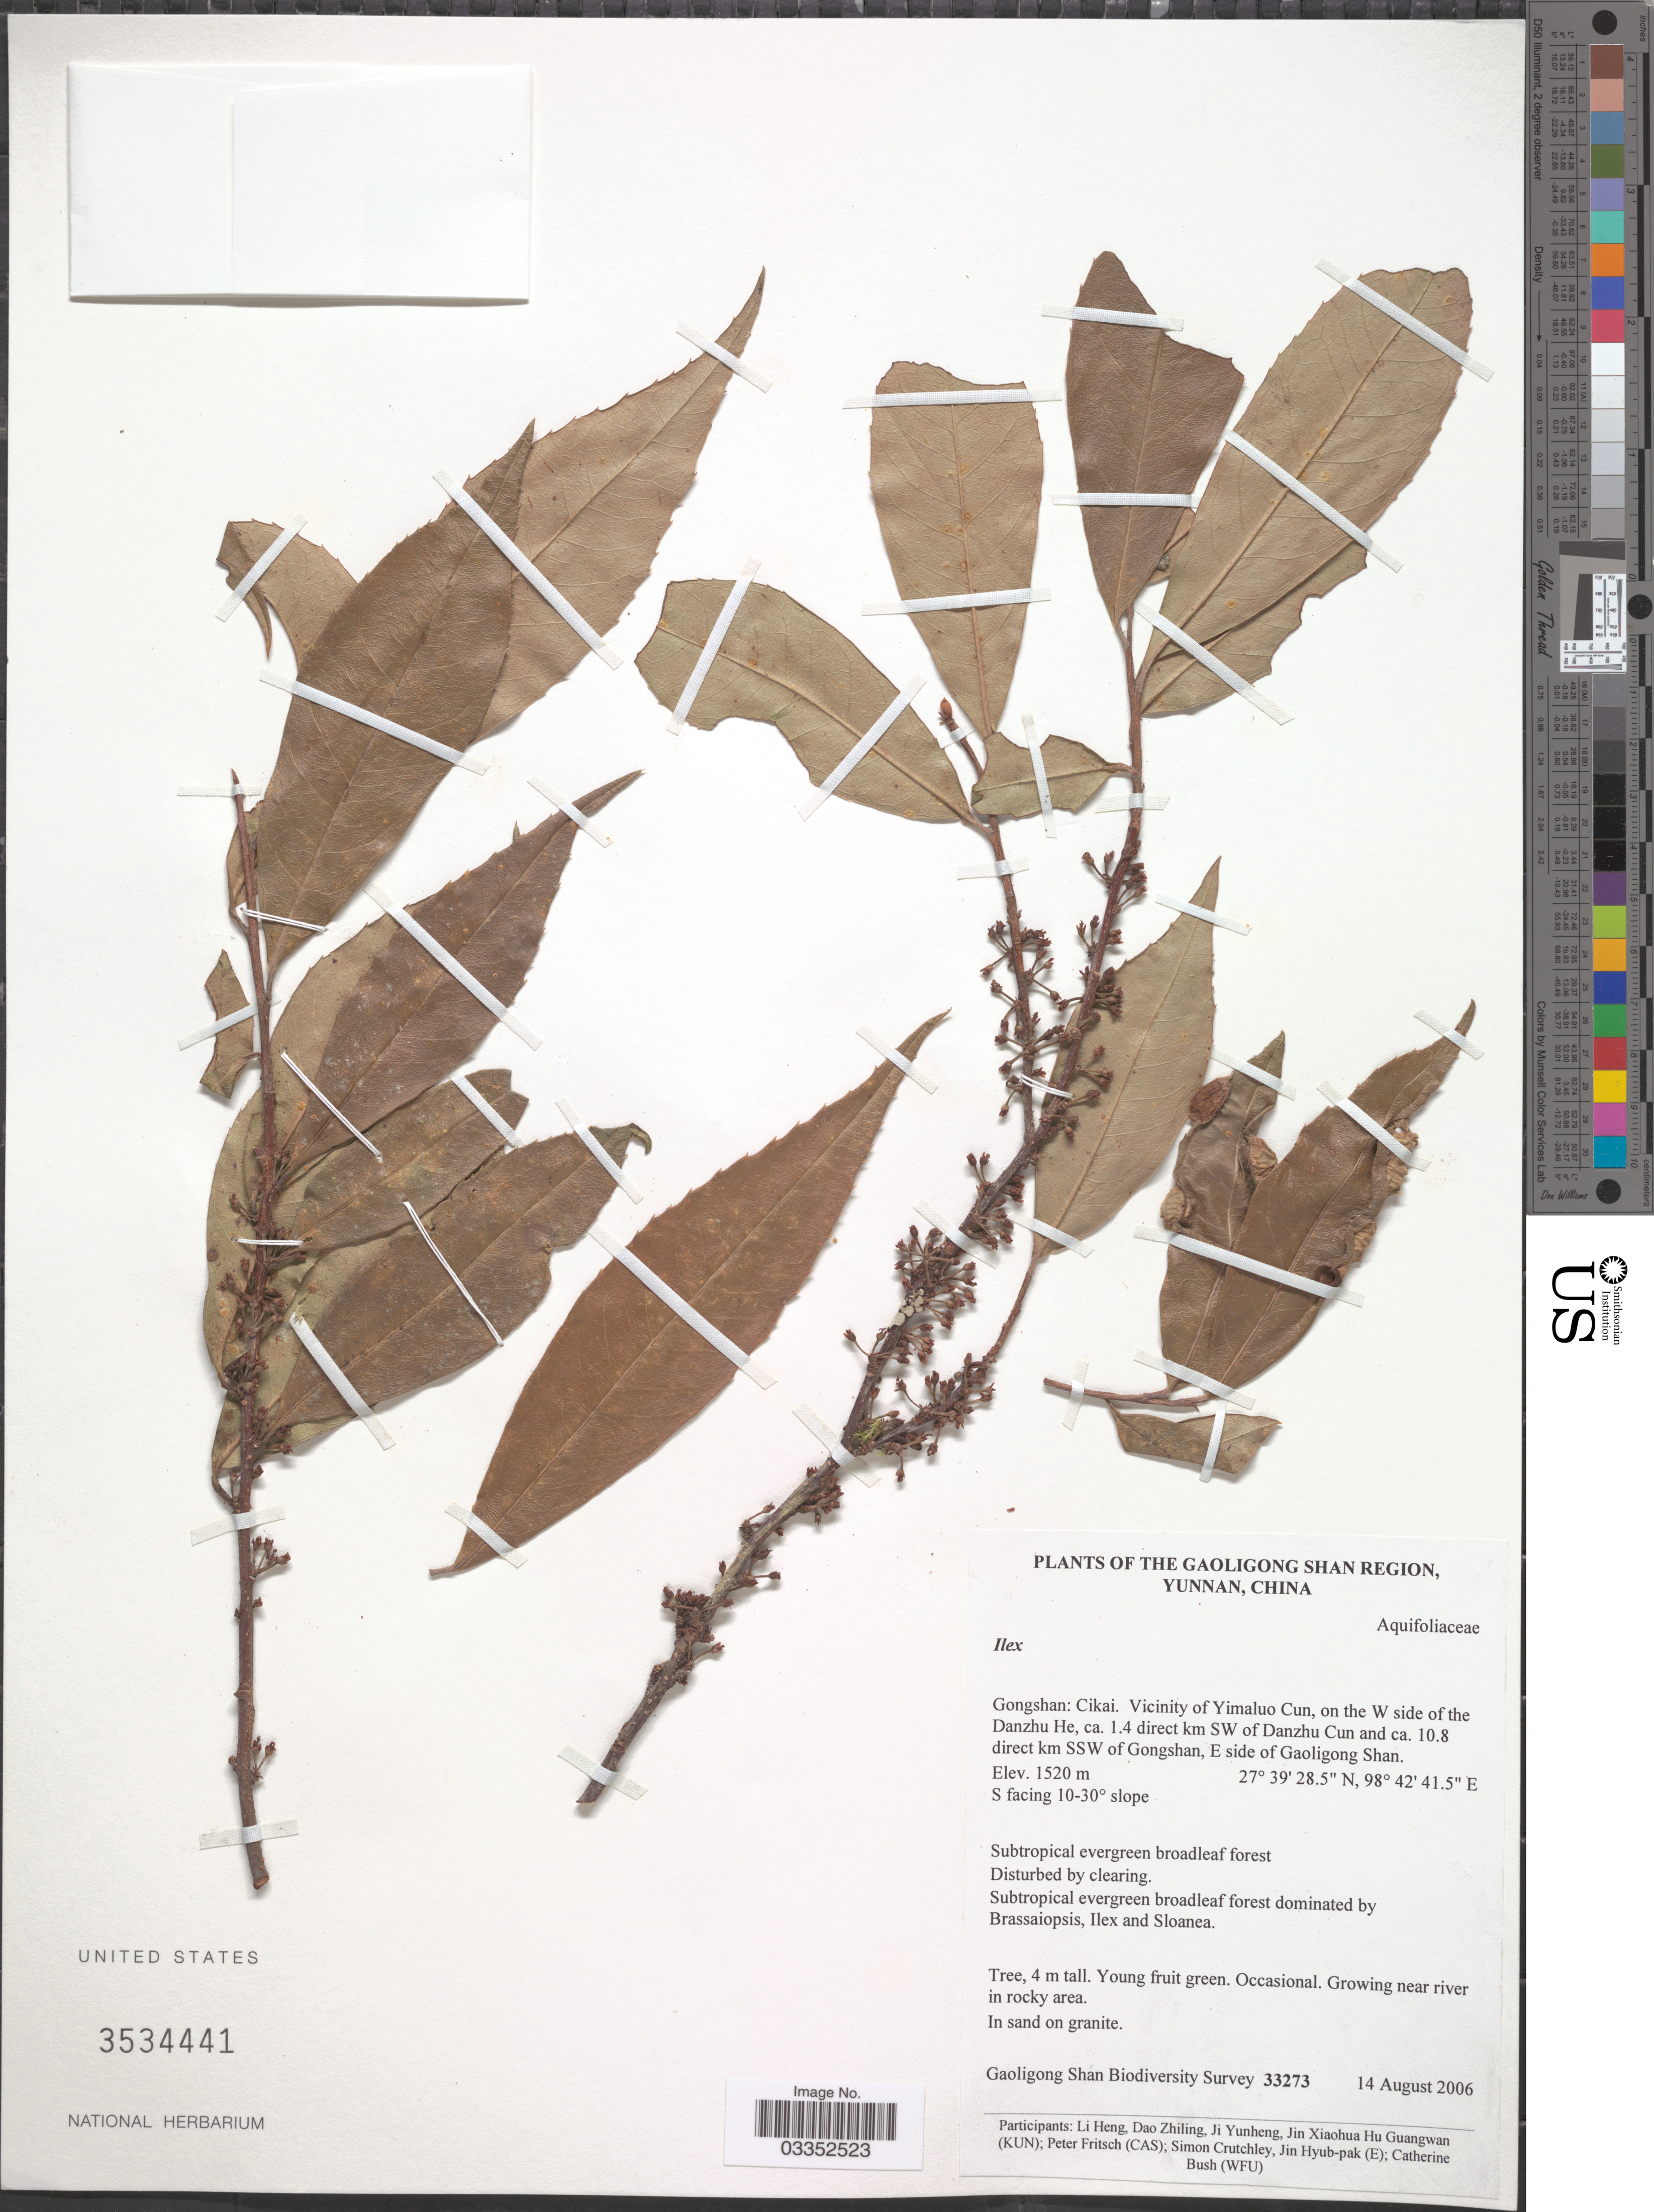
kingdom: Plantae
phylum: Tracheophyta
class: Magnoliopsida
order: Aquifoliales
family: Aquifoliaceae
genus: Ilex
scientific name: Ilex sp.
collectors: Gaoligong Shan Biodiversity Survey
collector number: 33273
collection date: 2006-08-14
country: China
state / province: Yunnan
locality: Gaoligong Shan Region, Gongshan: Cikai. Vicinity of Yimaluo Cun, on the W side of the Danzhu He, ca. 1.4 direct km SW of Danzhu Cun and ca. 10.8 direct km SSW of Gongshan, E side of Gaoligong Shan, S facing 10-30° slope.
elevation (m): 1520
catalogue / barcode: US 3534441